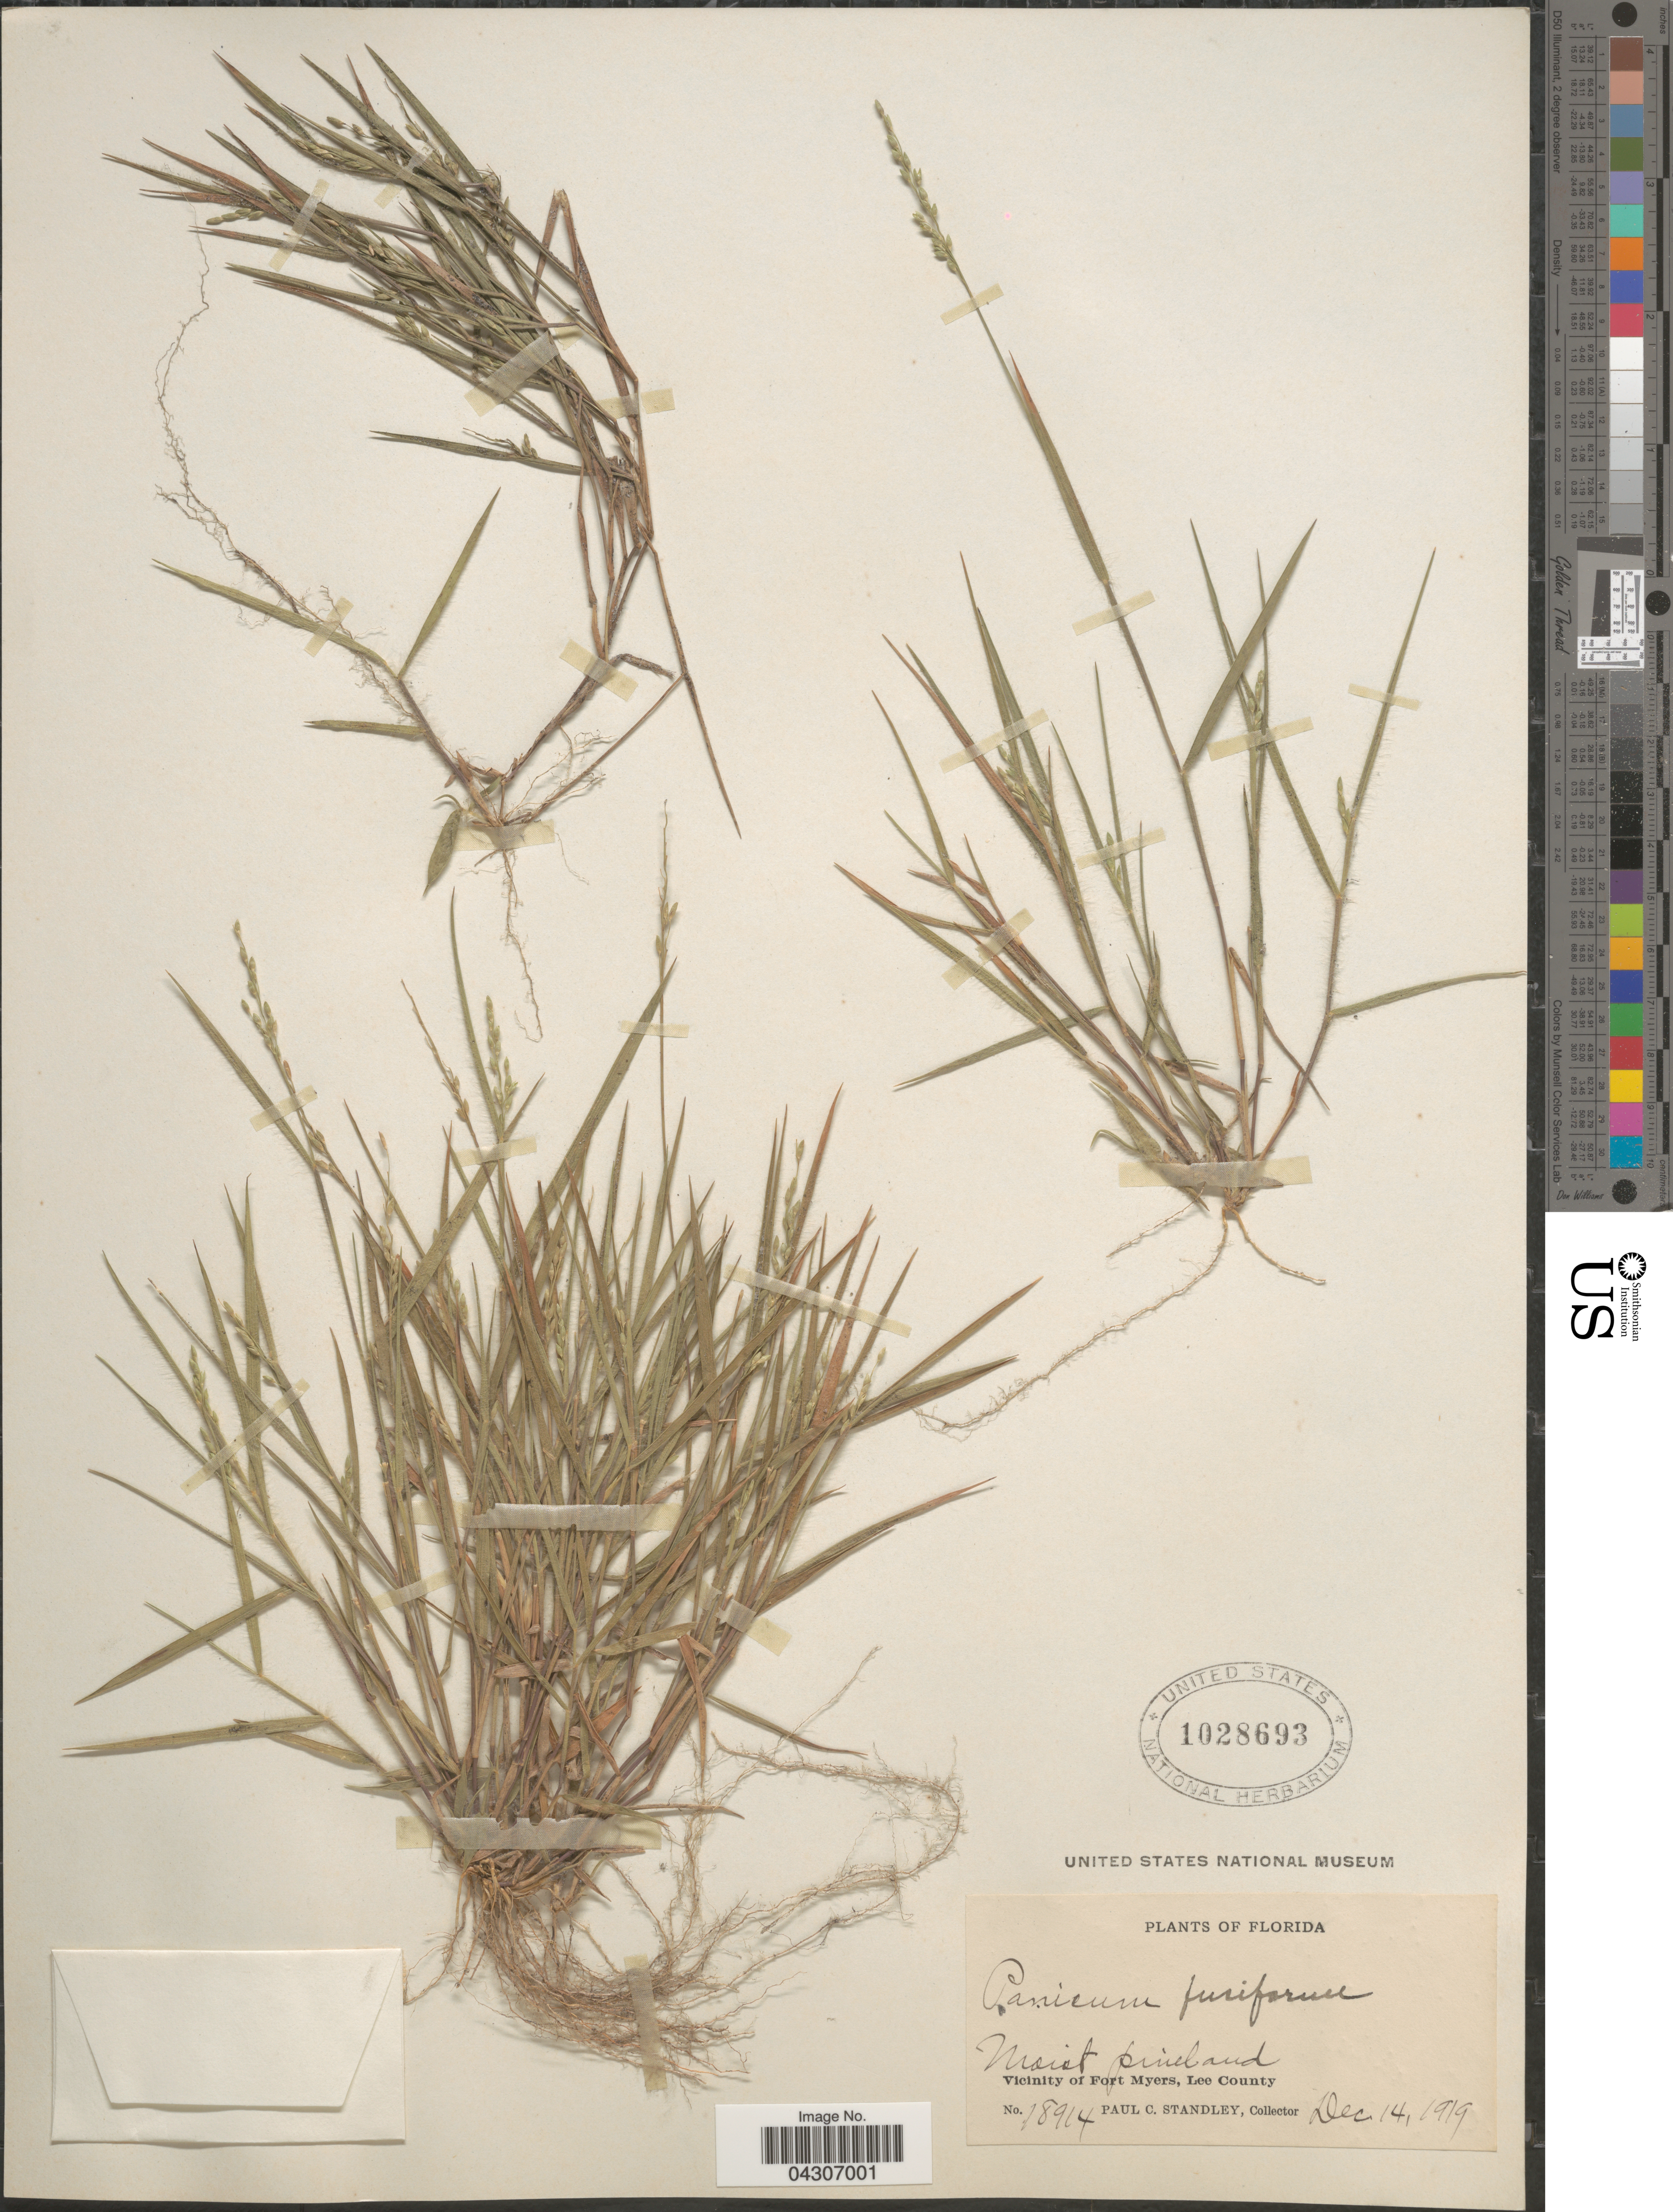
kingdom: Plantae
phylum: Tracheophyta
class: Liliopsida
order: Poales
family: Poaceae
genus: Dichanthelium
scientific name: Dichanthelium aciculare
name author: (Desv. ex Poir.) Gould & C.A. Clark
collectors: P. C. Standley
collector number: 18914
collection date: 1919-12-14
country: United States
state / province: Florida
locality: Vicinity of Fort Myers, Lee County.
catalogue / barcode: US 1028693